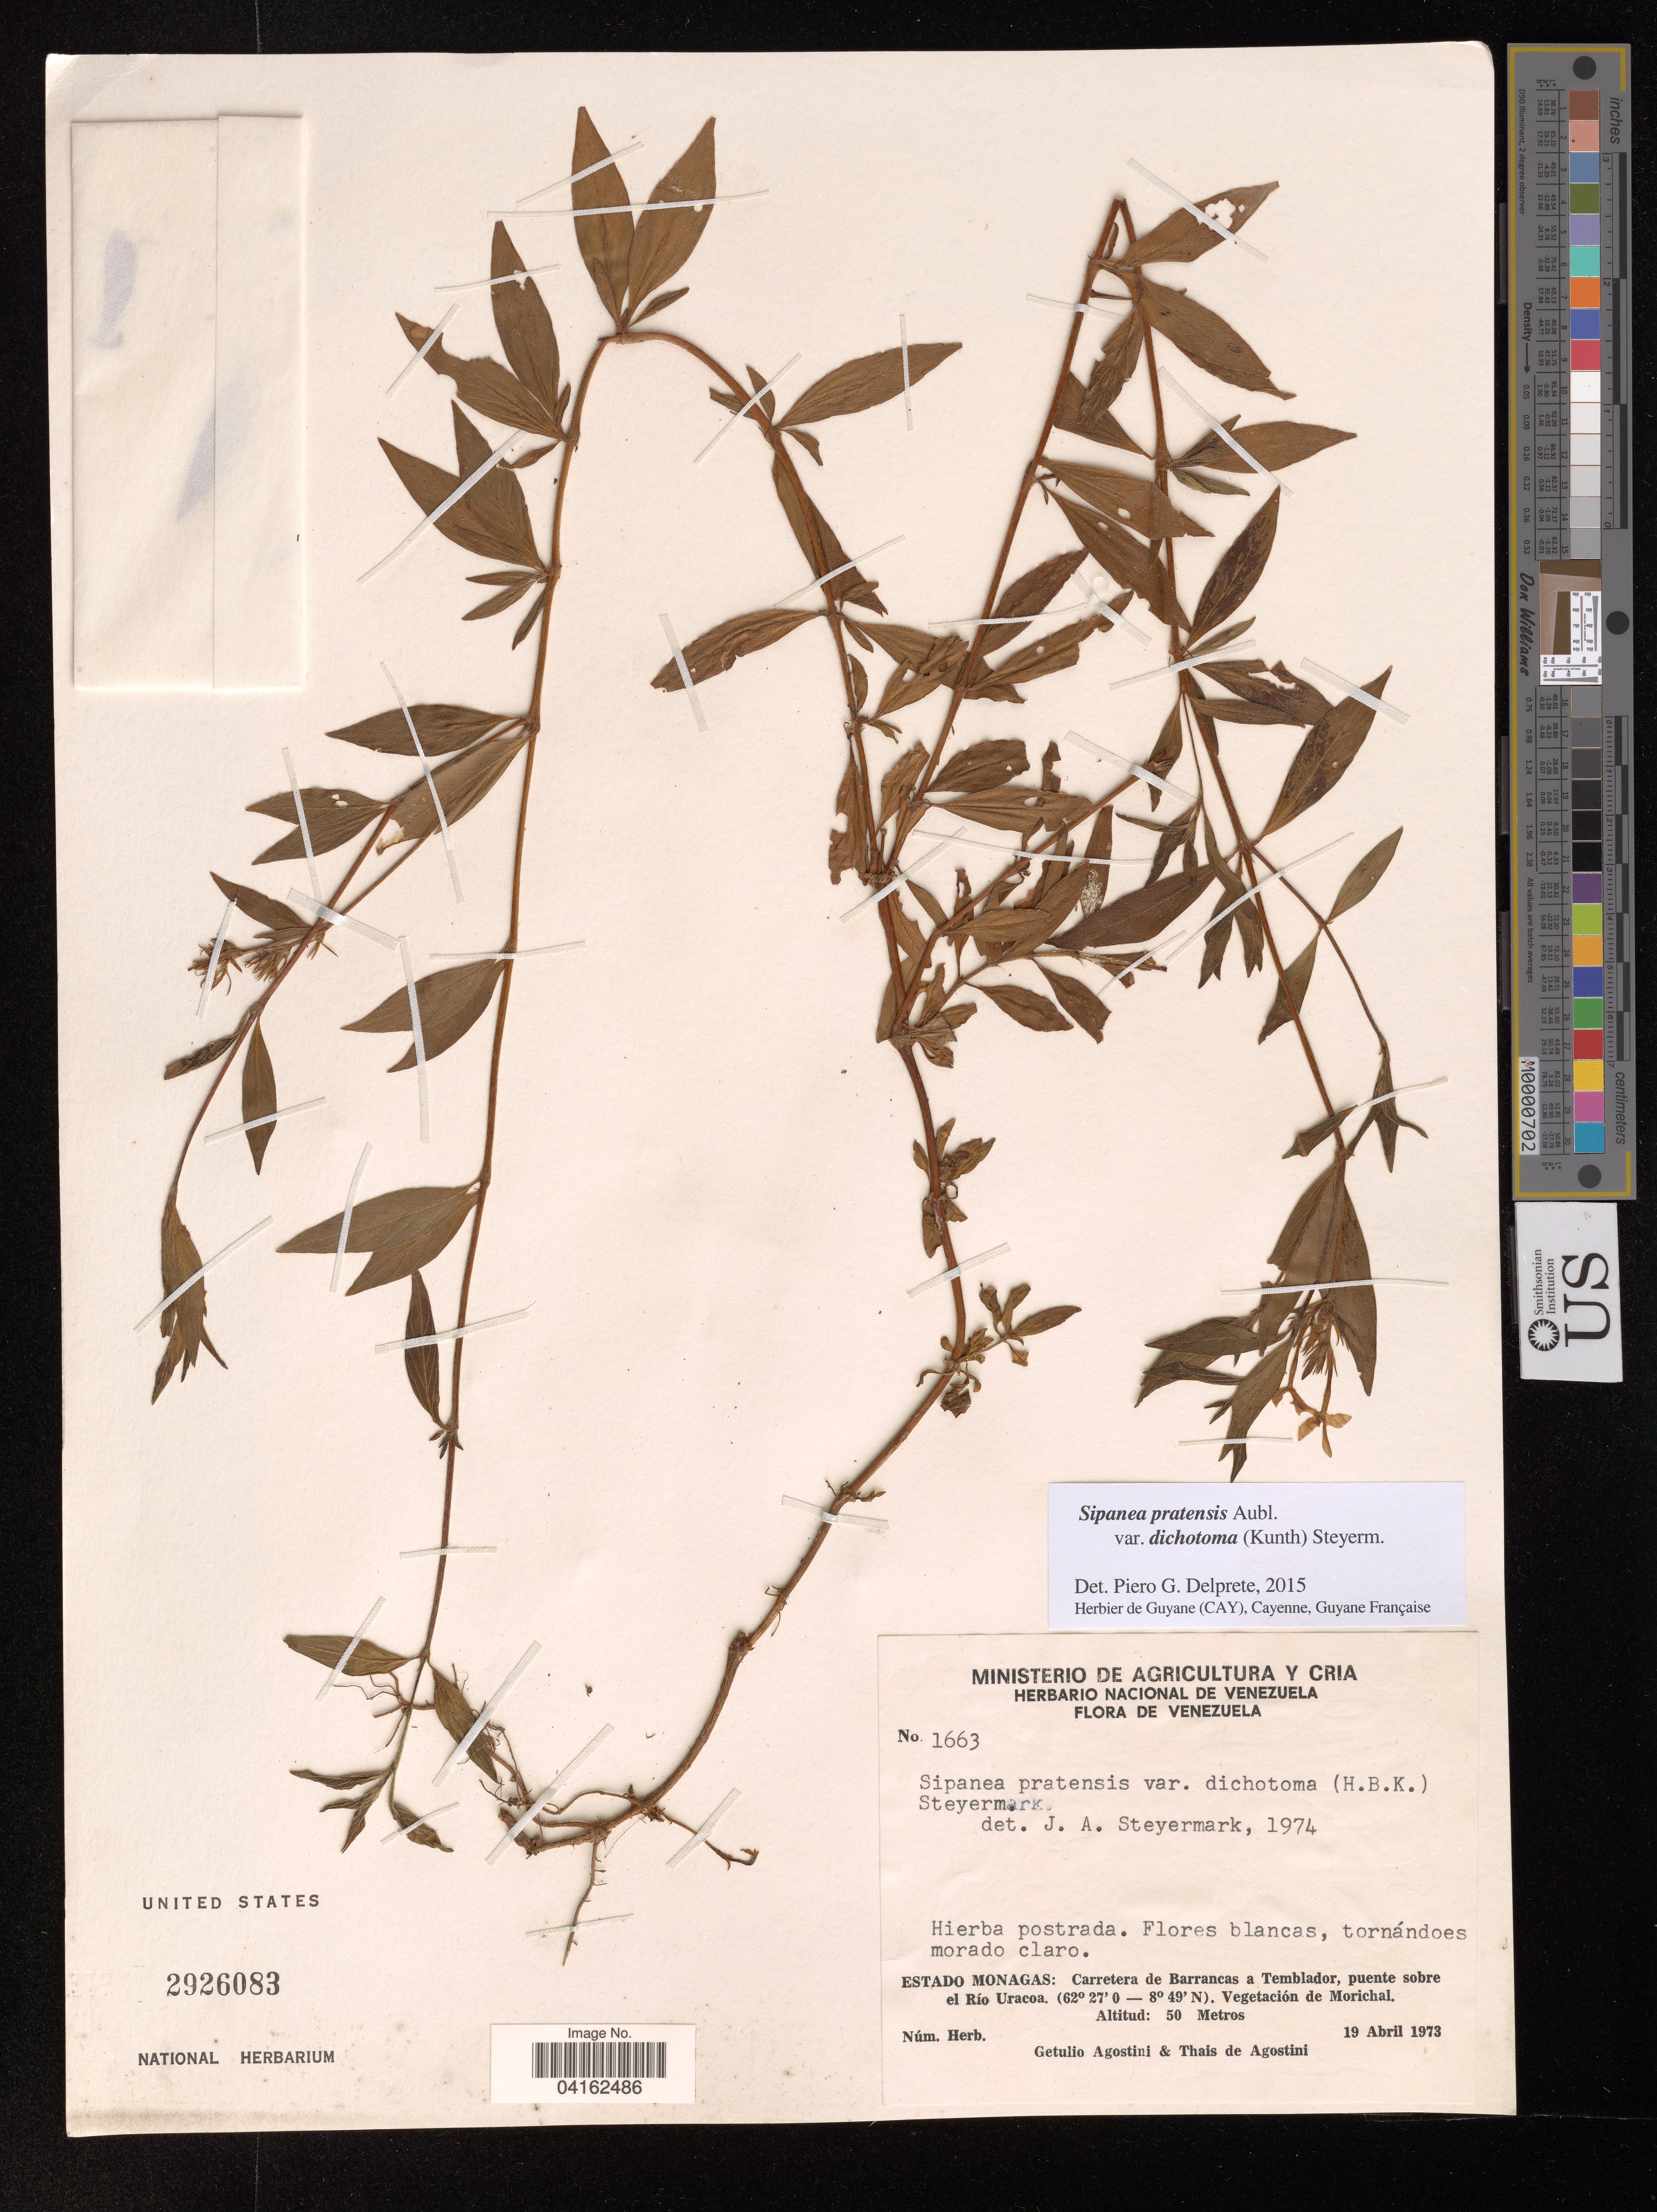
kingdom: Plantae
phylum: Tracheophyta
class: Magnoliopsida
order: Gentianales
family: Rubiaceae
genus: Sipanea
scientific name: Sipanea pratensis var. dichotoma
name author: (Kunth) Steyerm.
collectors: G. Agostini & T. Agostini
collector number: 1663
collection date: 1973-04-19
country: Venezuela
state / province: Monagas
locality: Carretera de Barrancas a Temblador, puente sobre el Río Uracoa. Vegetación de Morichal.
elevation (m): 50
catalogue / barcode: US 2926083